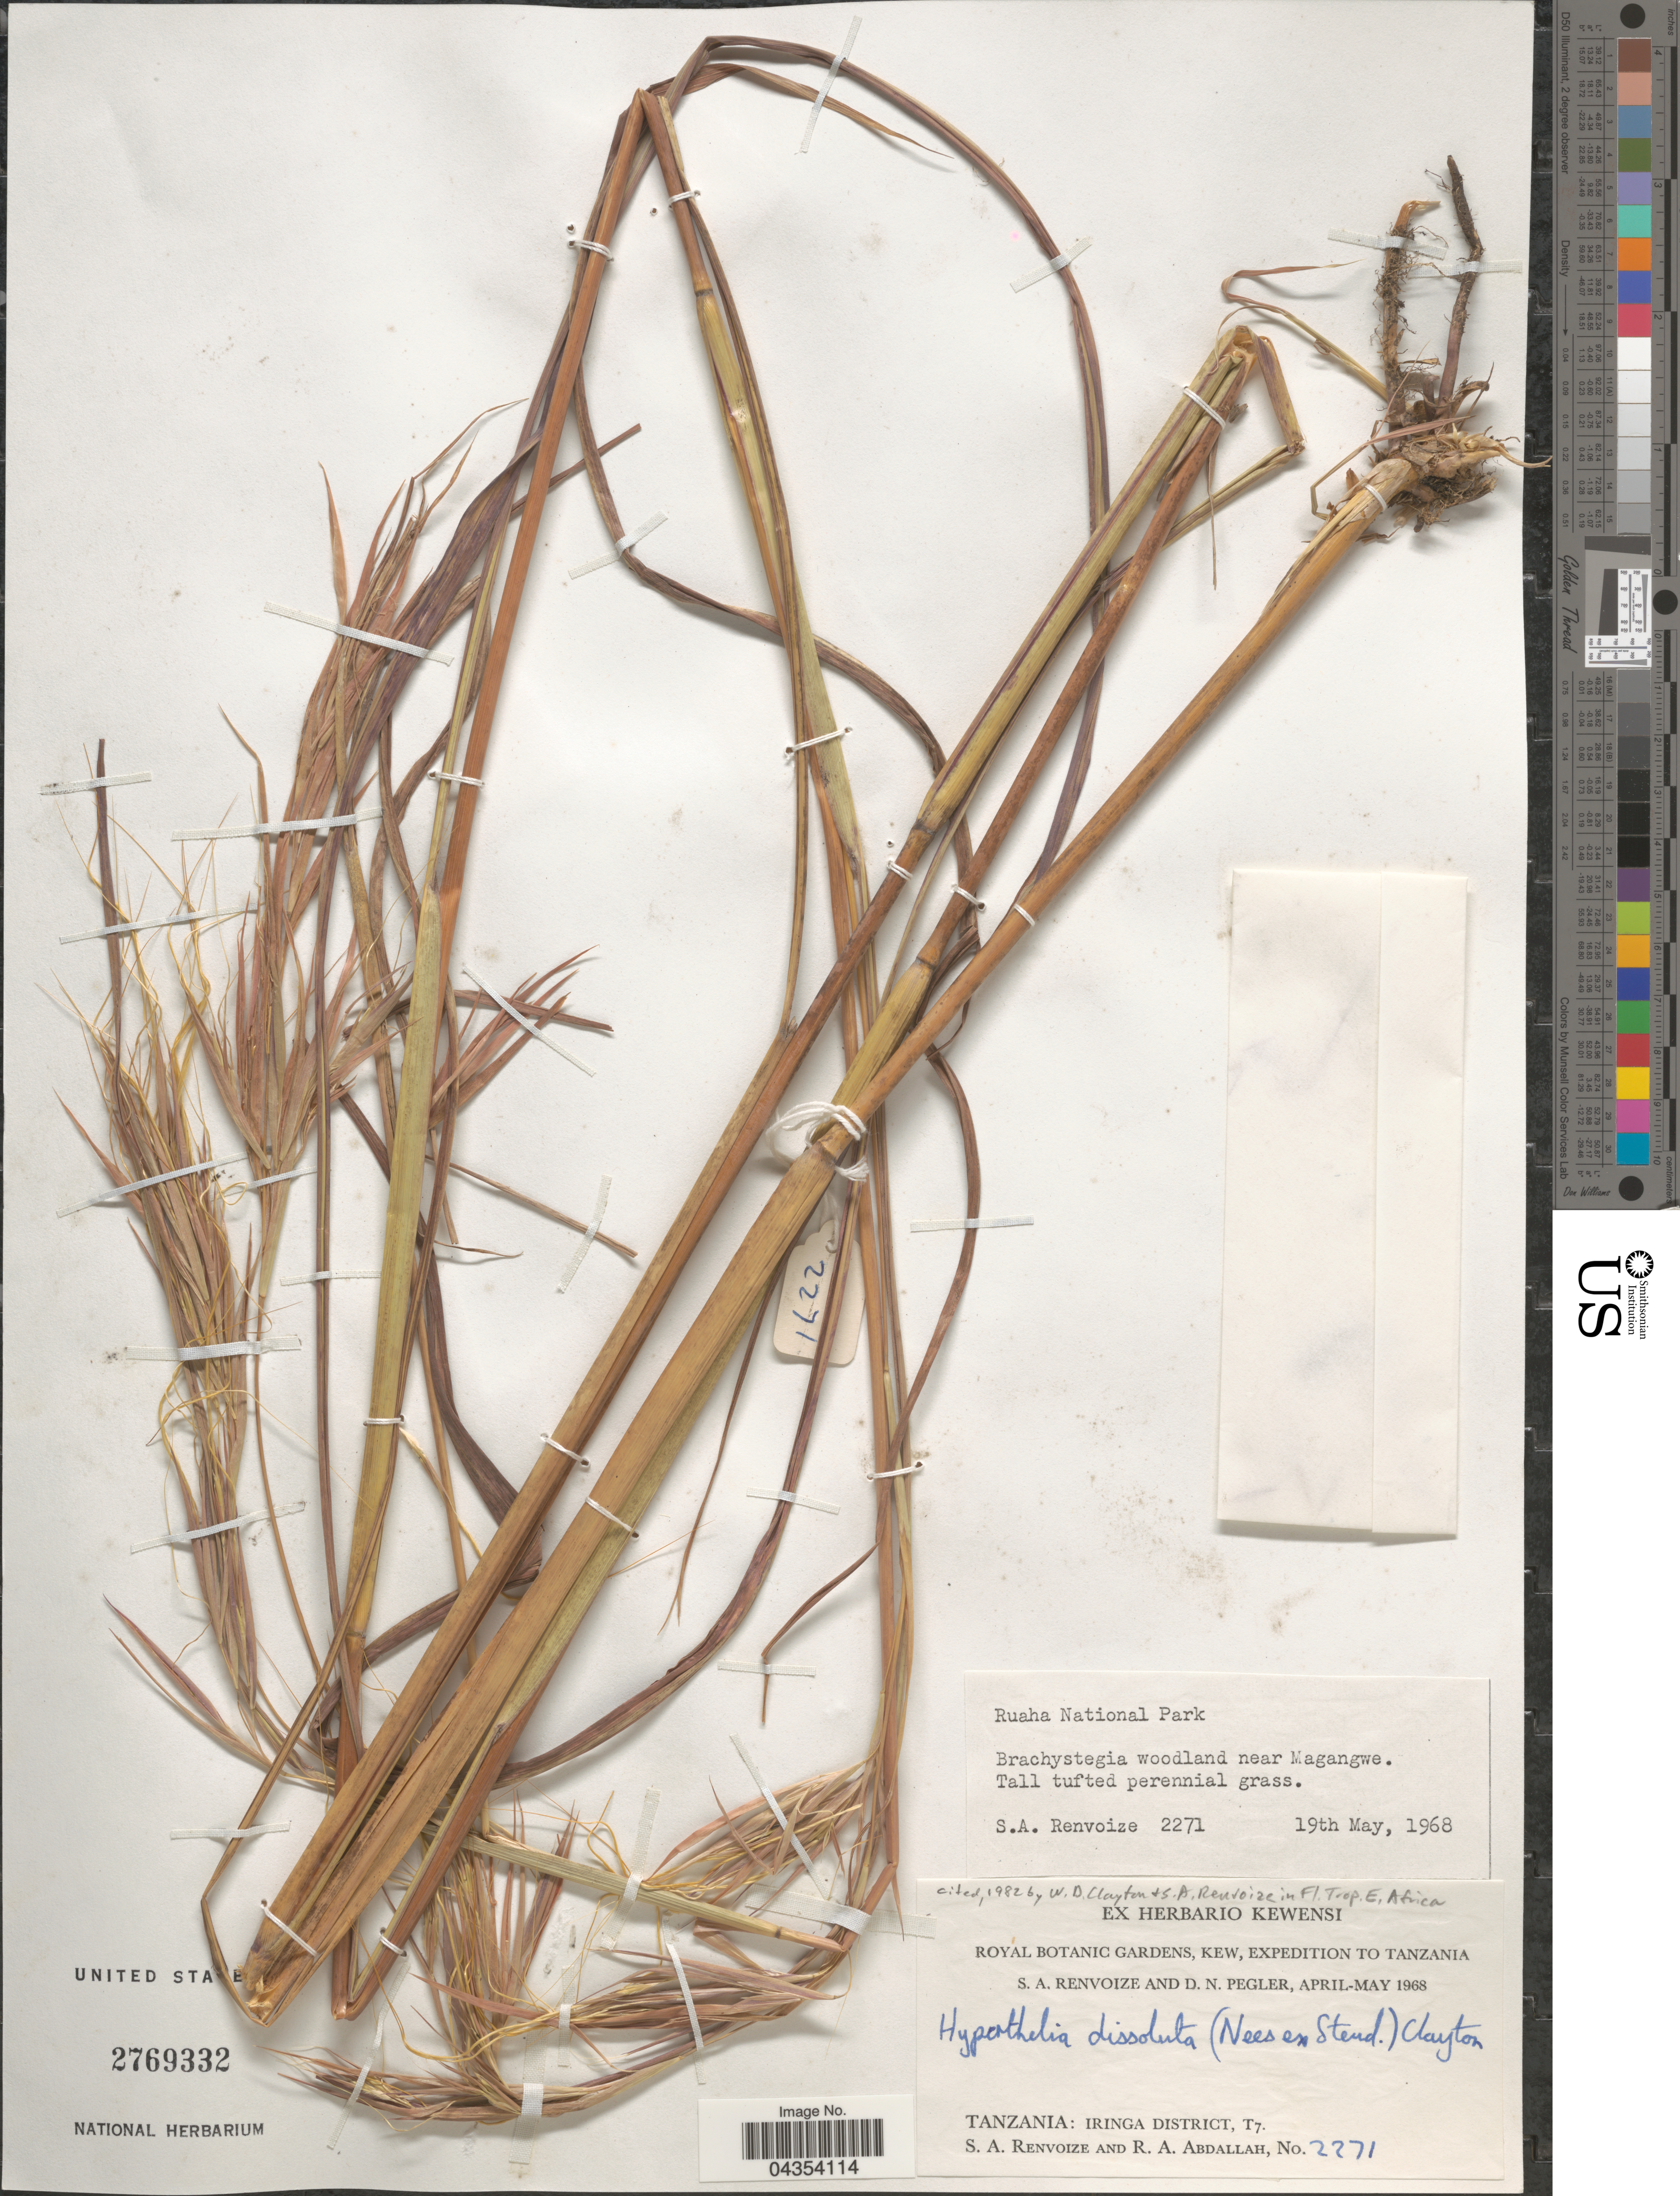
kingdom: Plantae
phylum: Tracheophyta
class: Liliopsida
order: Poales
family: Poaceae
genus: Hyperthelia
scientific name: Hyperthelia dissoluta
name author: (Nees ex Steud.) Clayton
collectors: S. A. Renvoize & R. Abdallah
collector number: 2271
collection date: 1968-05-19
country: Tanzania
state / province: Iringa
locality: Ruaha National Park. Near Magangwe. Royal Botanic Gardens, Kew, Expedition to Tanzania. Iringa District, T7.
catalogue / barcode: US 2769332